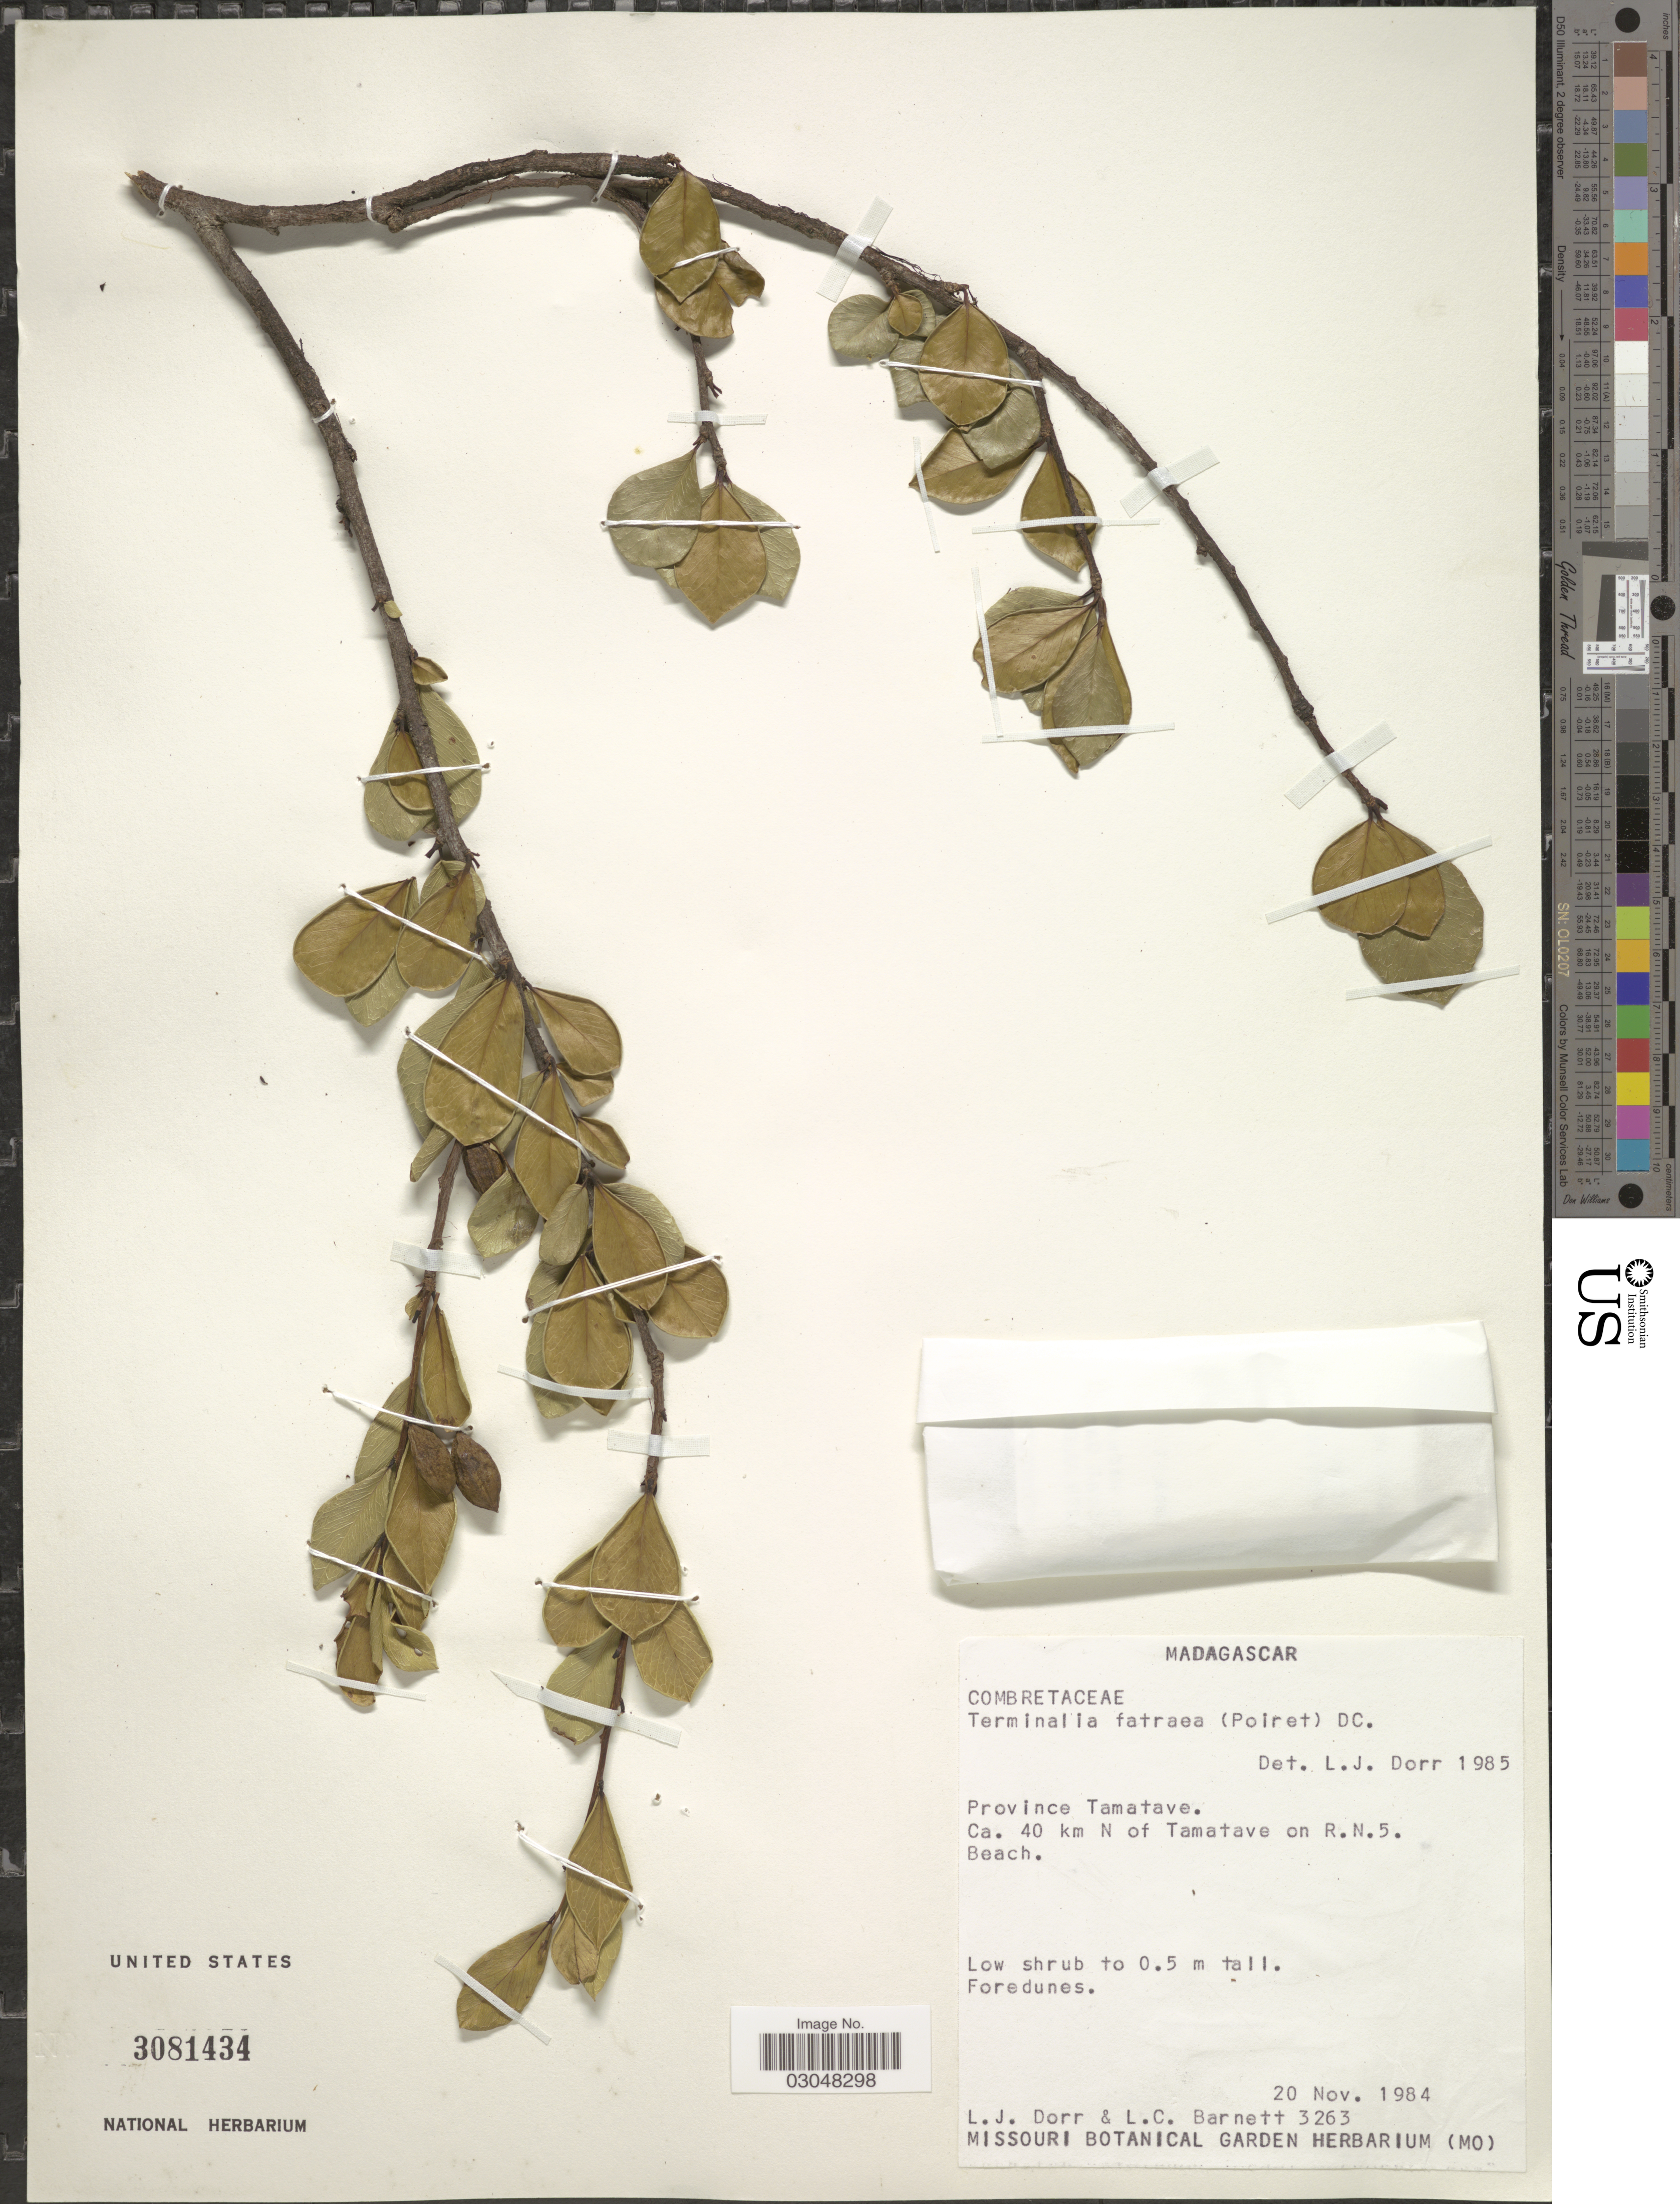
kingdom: Plantae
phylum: Tracheophyta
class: Magnoliopsida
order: Myrtales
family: Combretaceae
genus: Terminalia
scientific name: Terminalia fatraea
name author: (Poir.) DC.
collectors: L. J. Dorr & L. C. Barnett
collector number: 3263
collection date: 1984-11-20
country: Madagascar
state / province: Atsinanana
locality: Province Tamatave. Ca. 40 km N of Tamatave on R.N.5.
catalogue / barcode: US 3081434